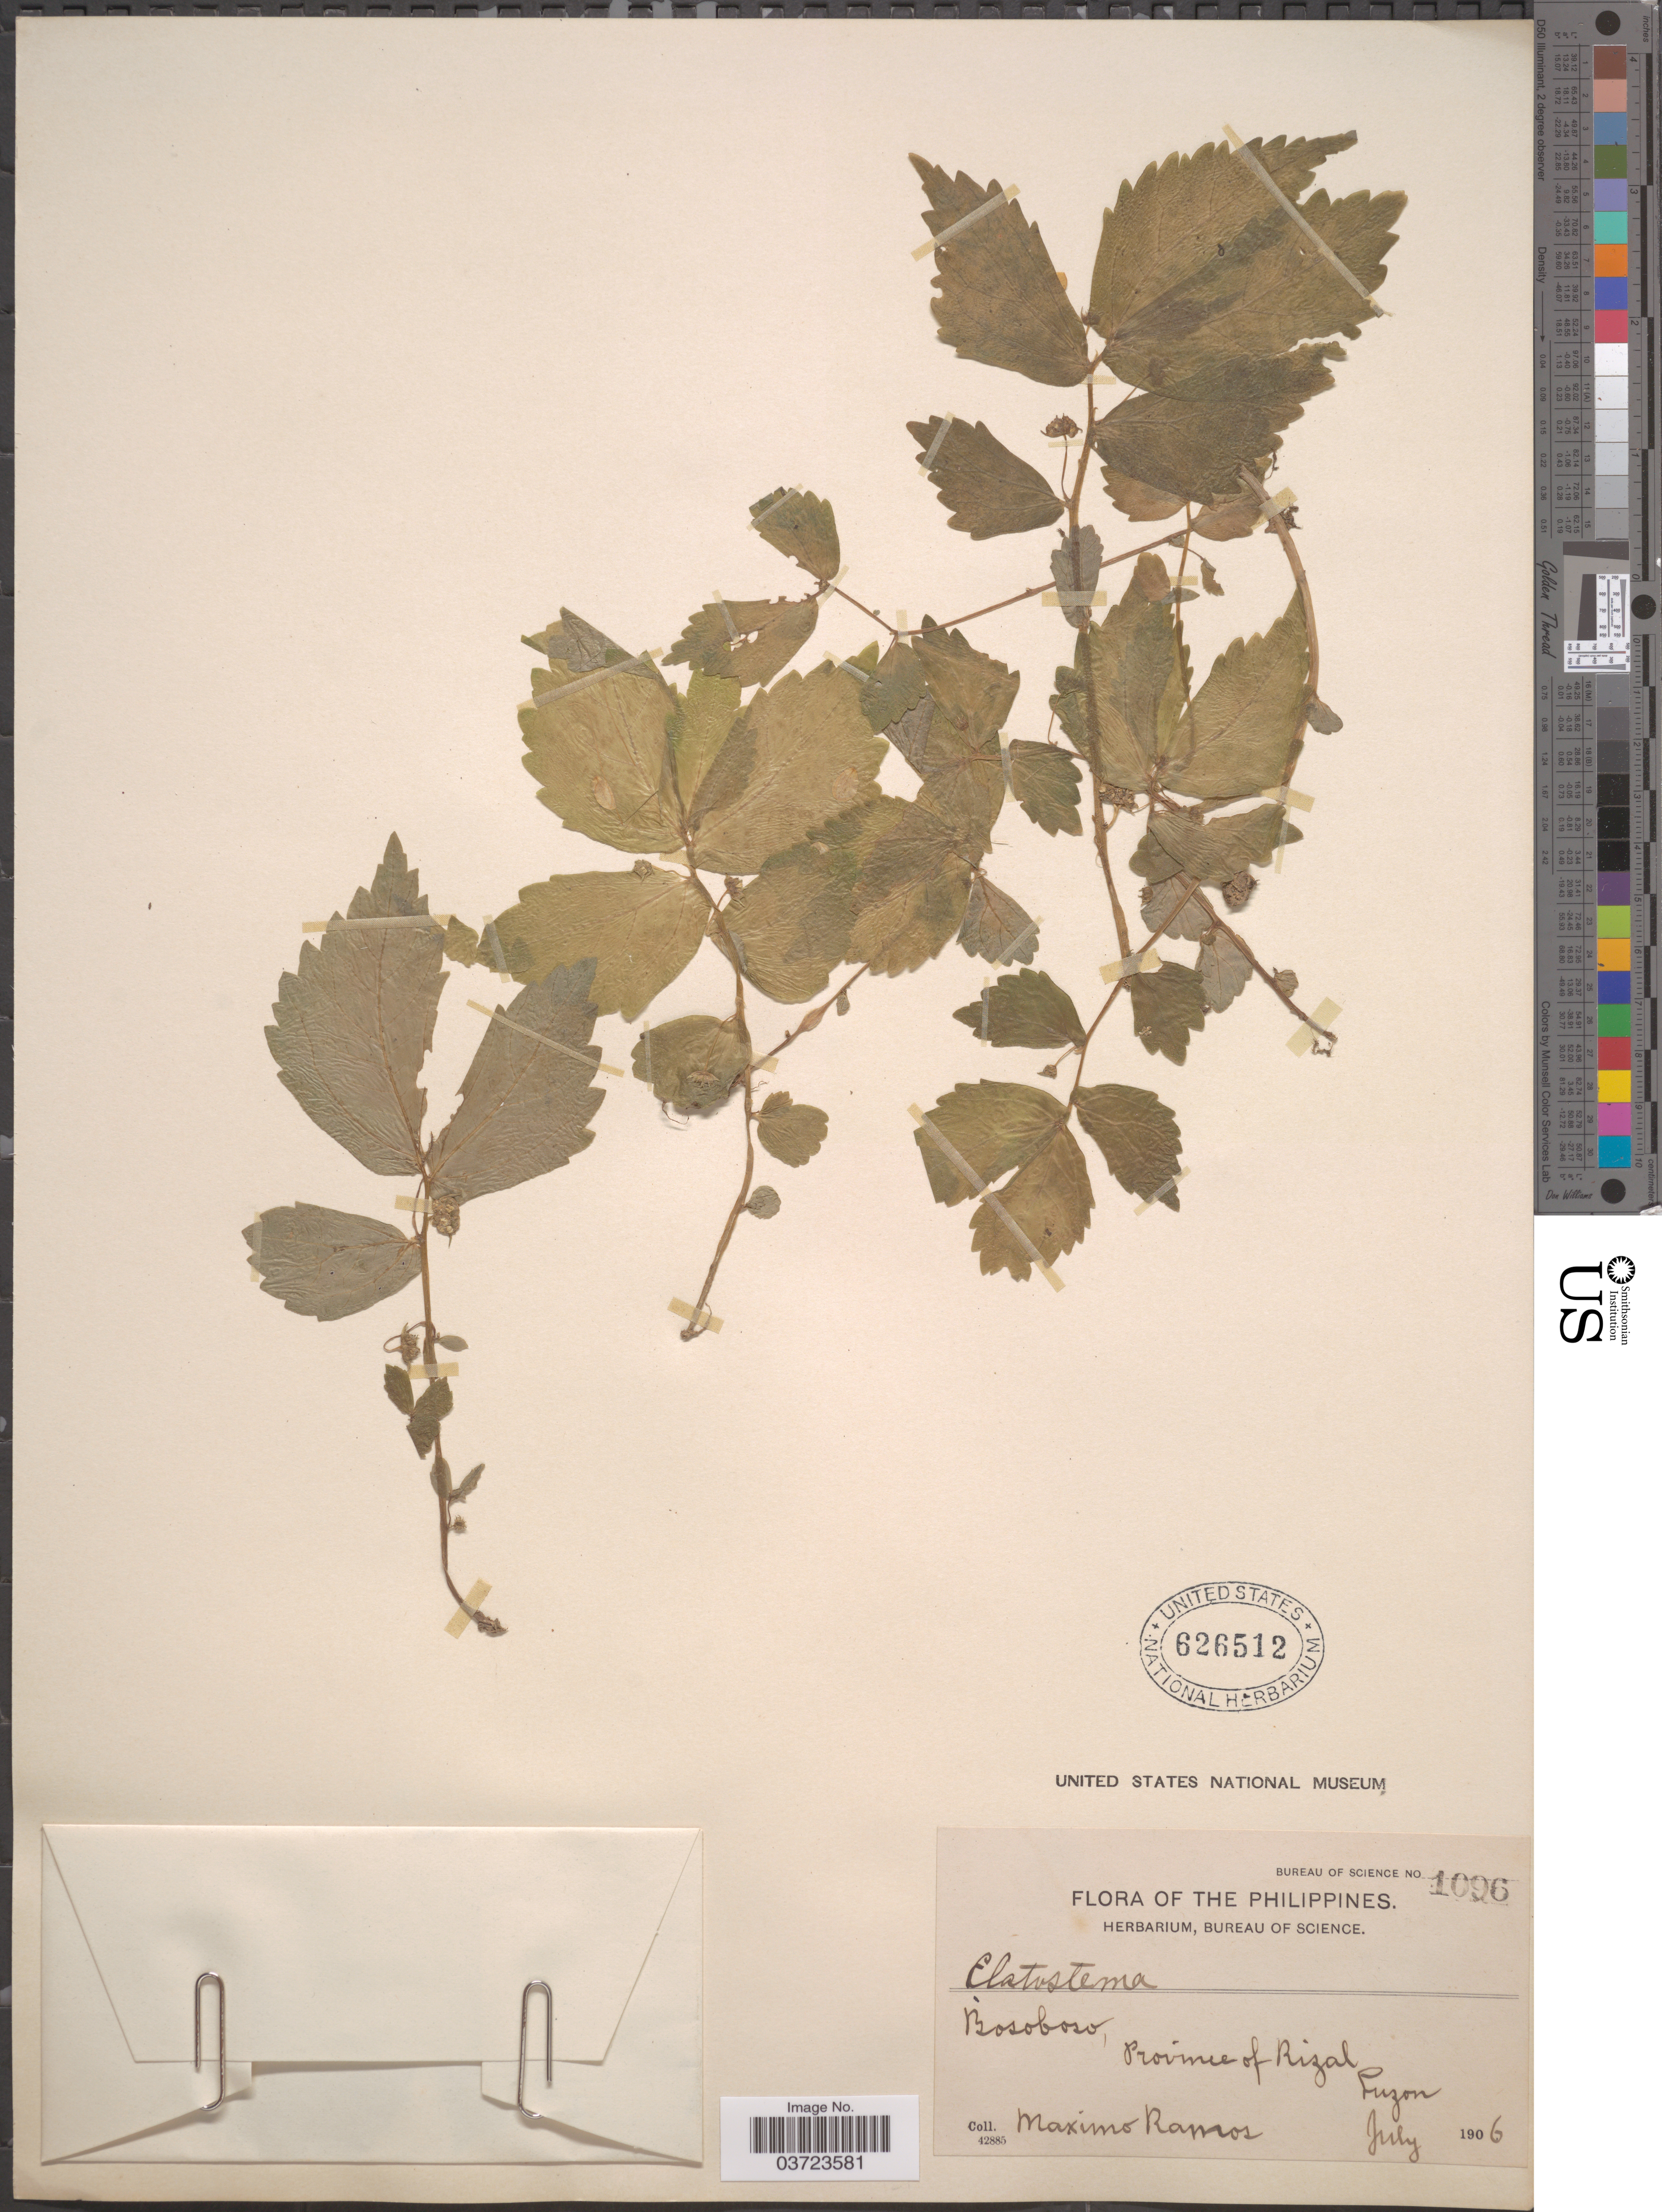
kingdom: Plantae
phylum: Tracheophyta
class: Magnoliopsida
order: Rosales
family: Urticaceae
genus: Elatostema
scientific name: Elatostema sp.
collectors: M. Ramos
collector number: Bureau of Science 1096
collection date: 1906-07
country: Philippines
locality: Bosoboso, Province of Rizal. Luzon.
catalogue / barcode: US 626512